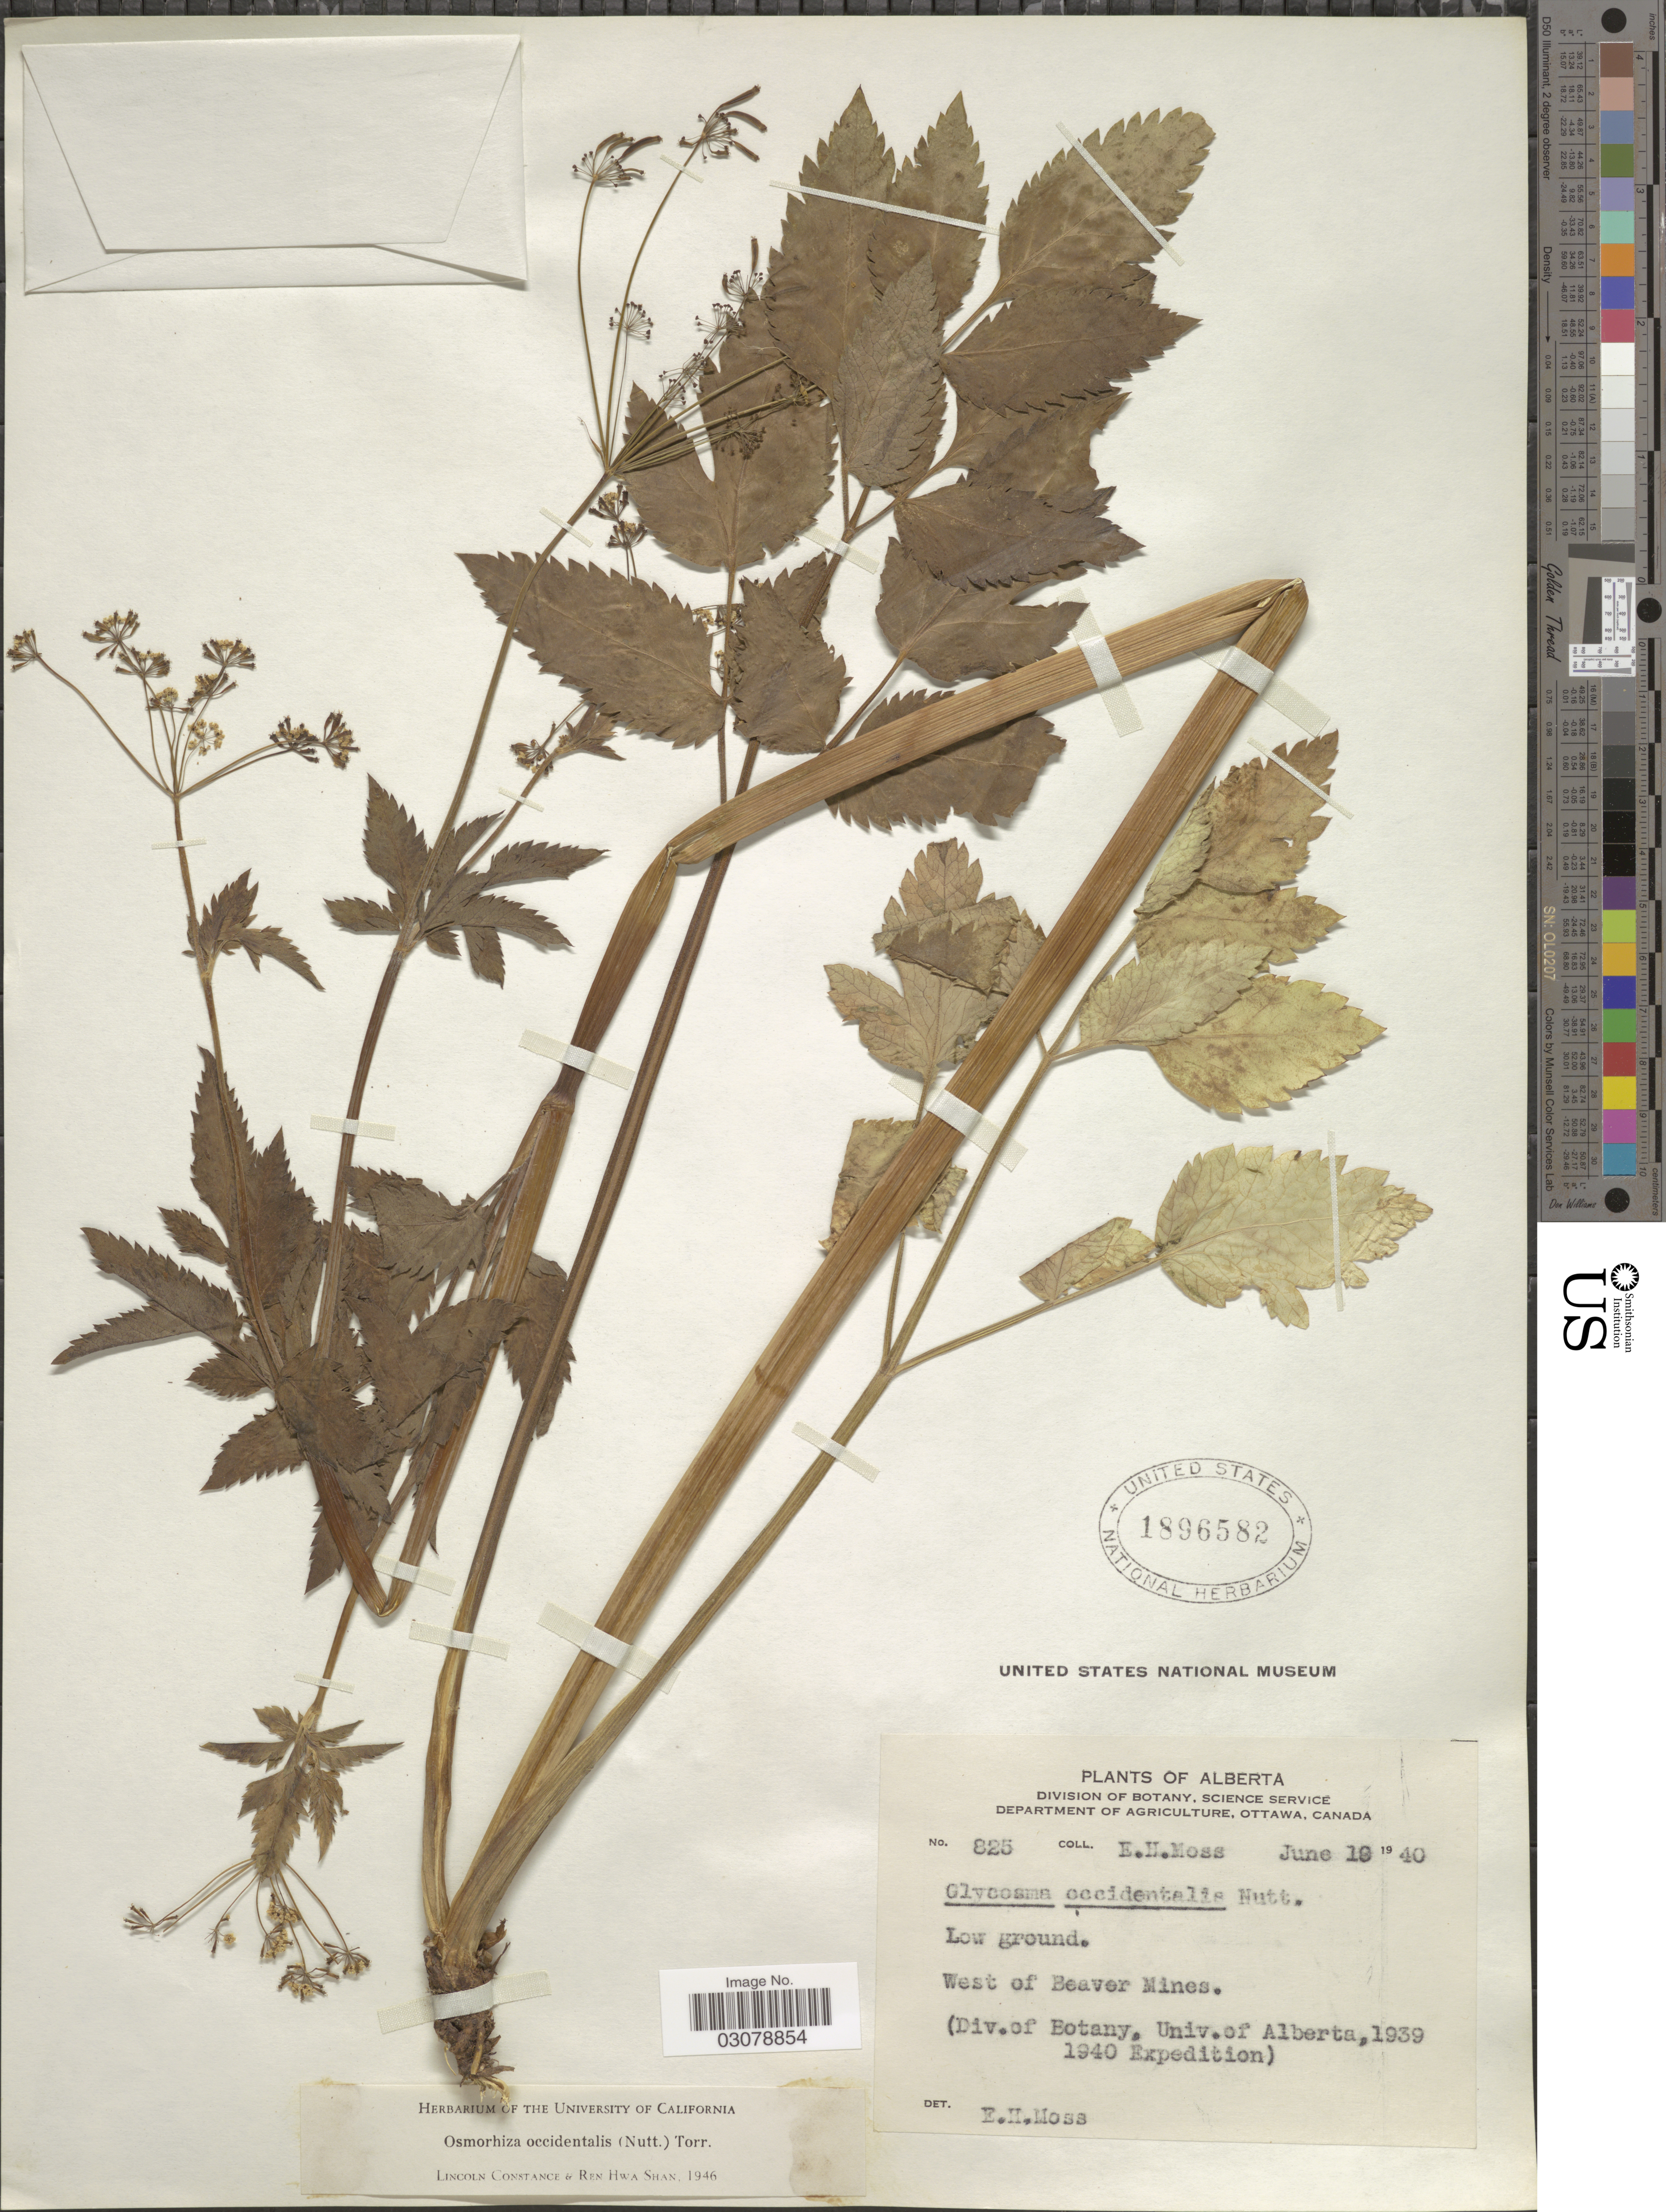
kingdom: Plantae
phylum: Tracheophyta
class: Magnoliopsida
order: Apiales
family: Apiaceae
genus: Osmorhiza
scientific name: Osmorhiza occidentalis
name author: (Nutt.) Torr.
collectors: E. Moss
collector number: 825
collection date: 1940-06-19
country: Canada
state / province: Alberta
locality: West of Beaver Mines.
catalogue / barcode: US 1896582